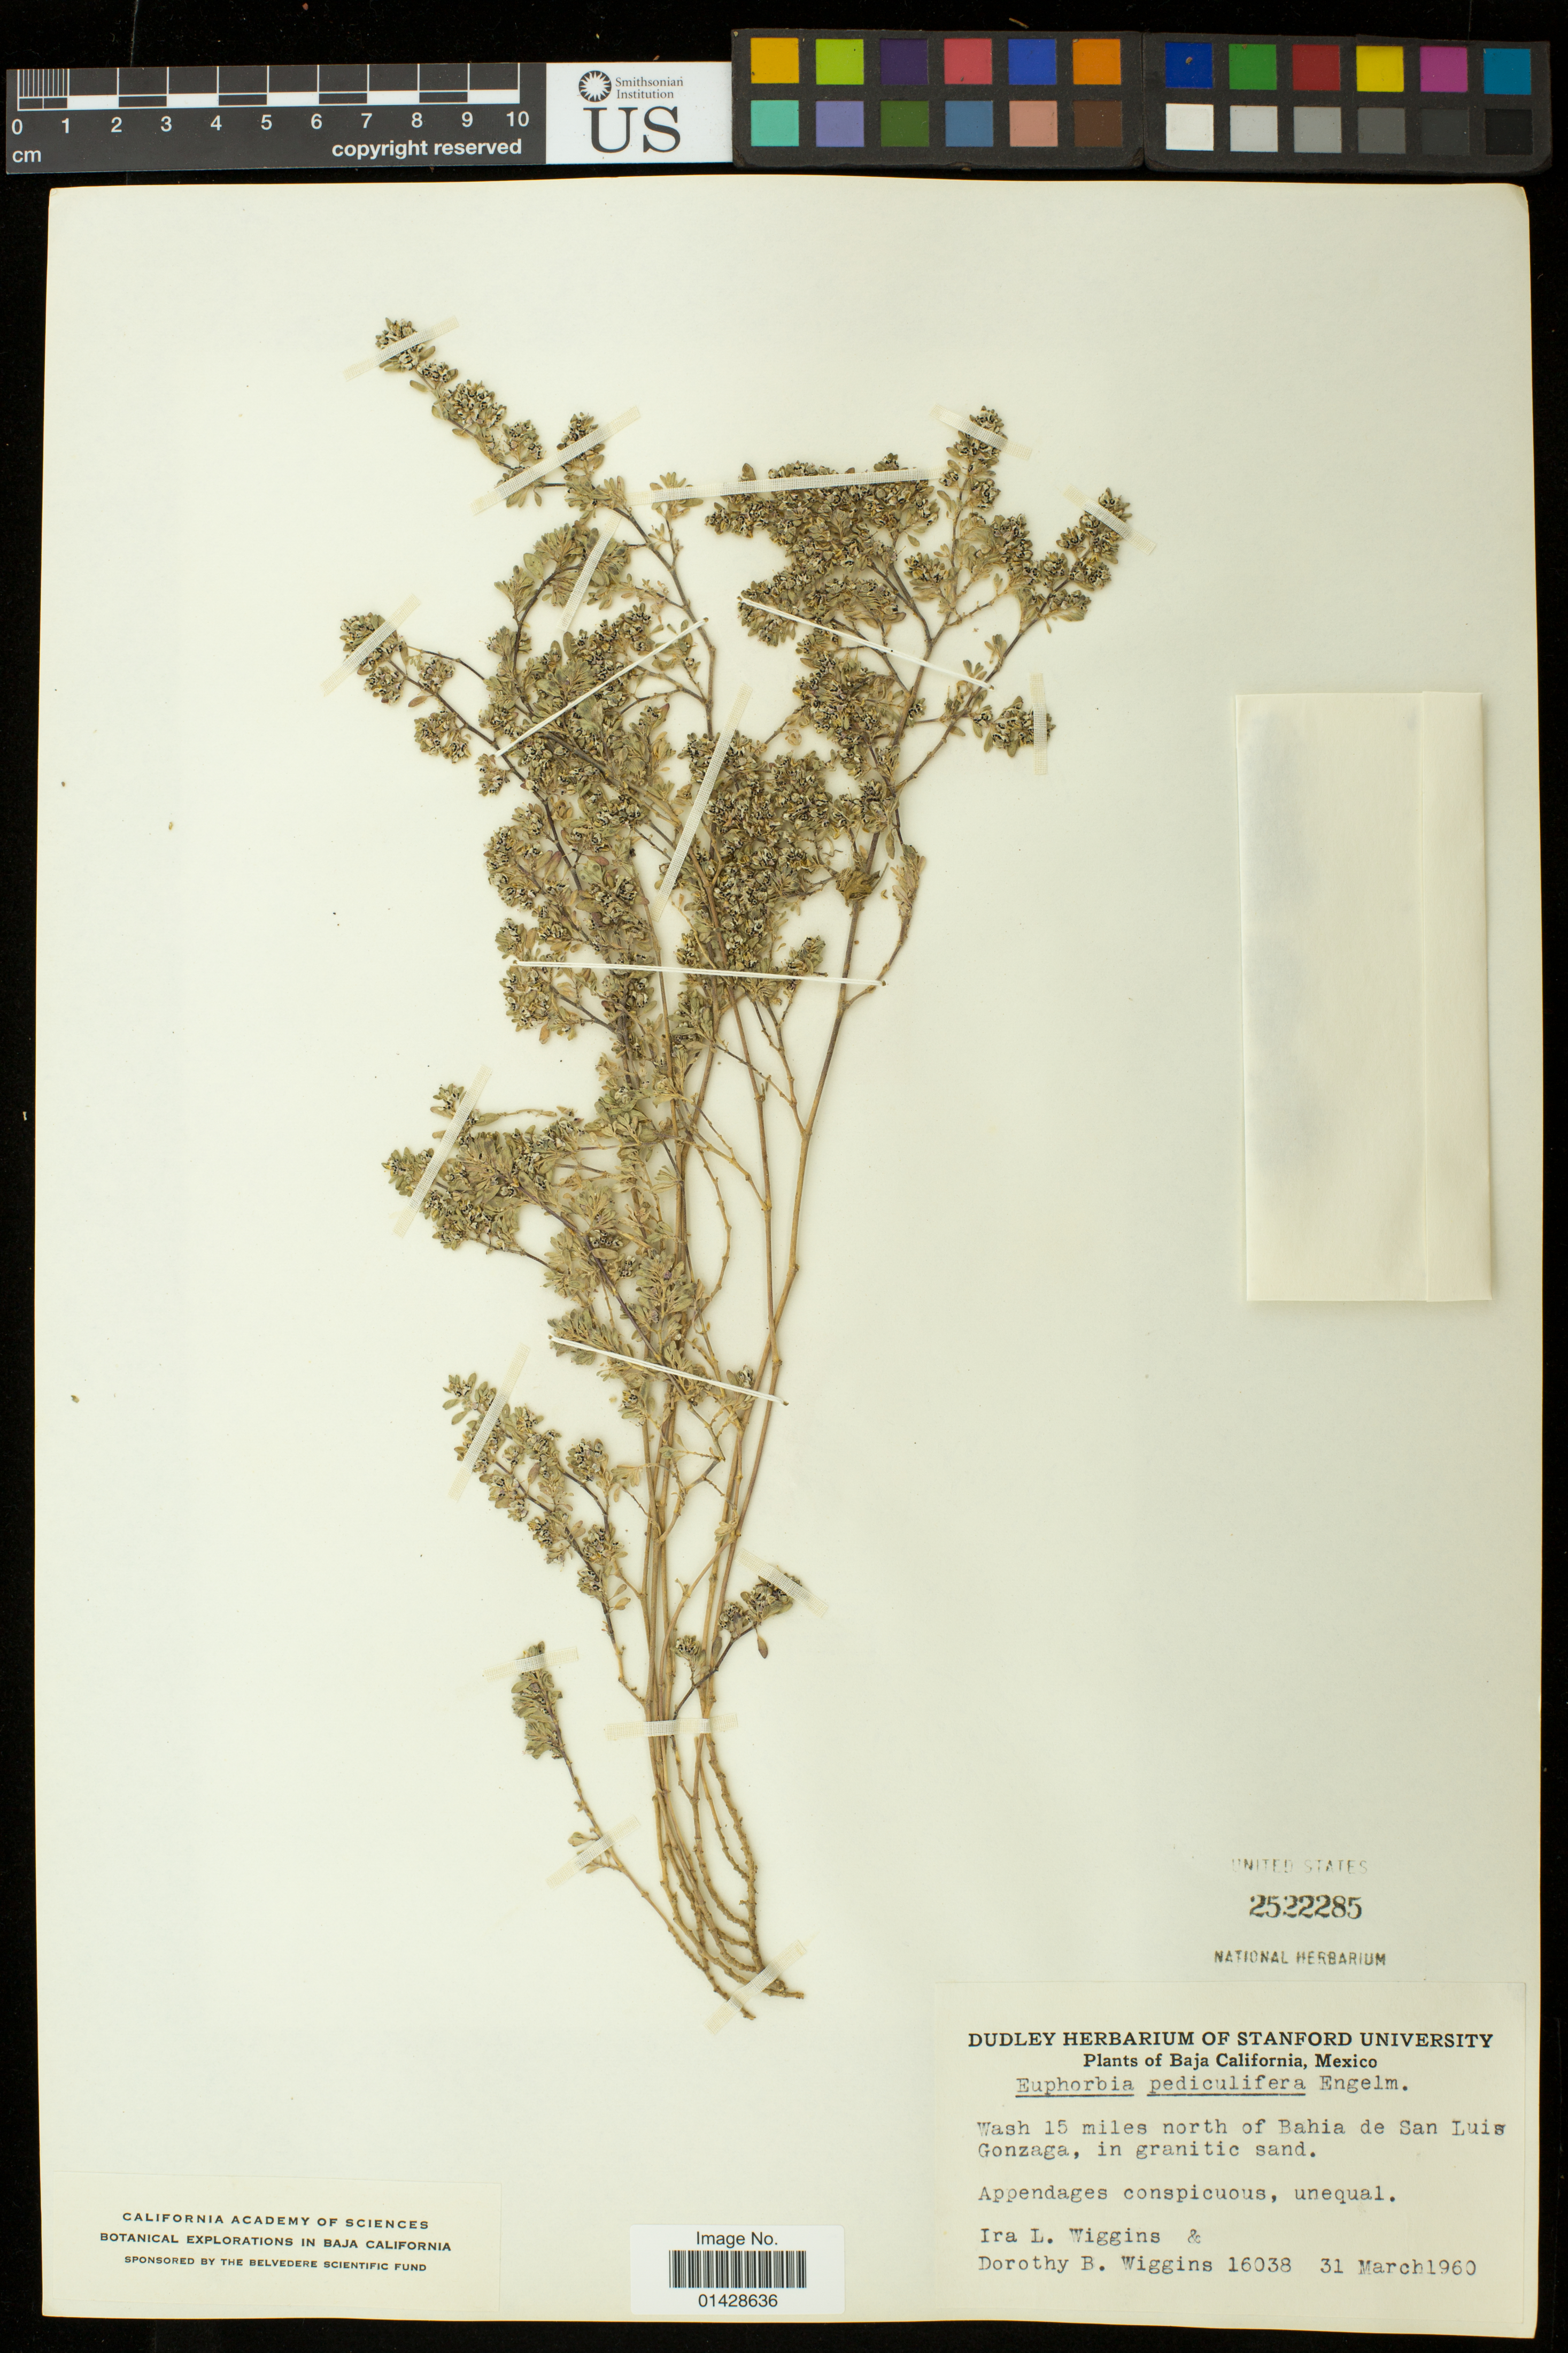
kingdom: Plantae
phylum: Tracheophyta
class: Magnoliopsida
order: Malpighiales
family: Euphorbiaceae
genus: Euphorbia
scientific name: Euphorbia pediculifera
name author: Engelm.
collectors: I. L. Wiggins & D. B. Wiggins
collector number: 16038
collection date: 1960-03-31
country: Mexico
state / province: Baja California Norte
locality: Wash 15 miles north of Bahia de San Luis Gonzaga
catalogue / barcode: US 2522285